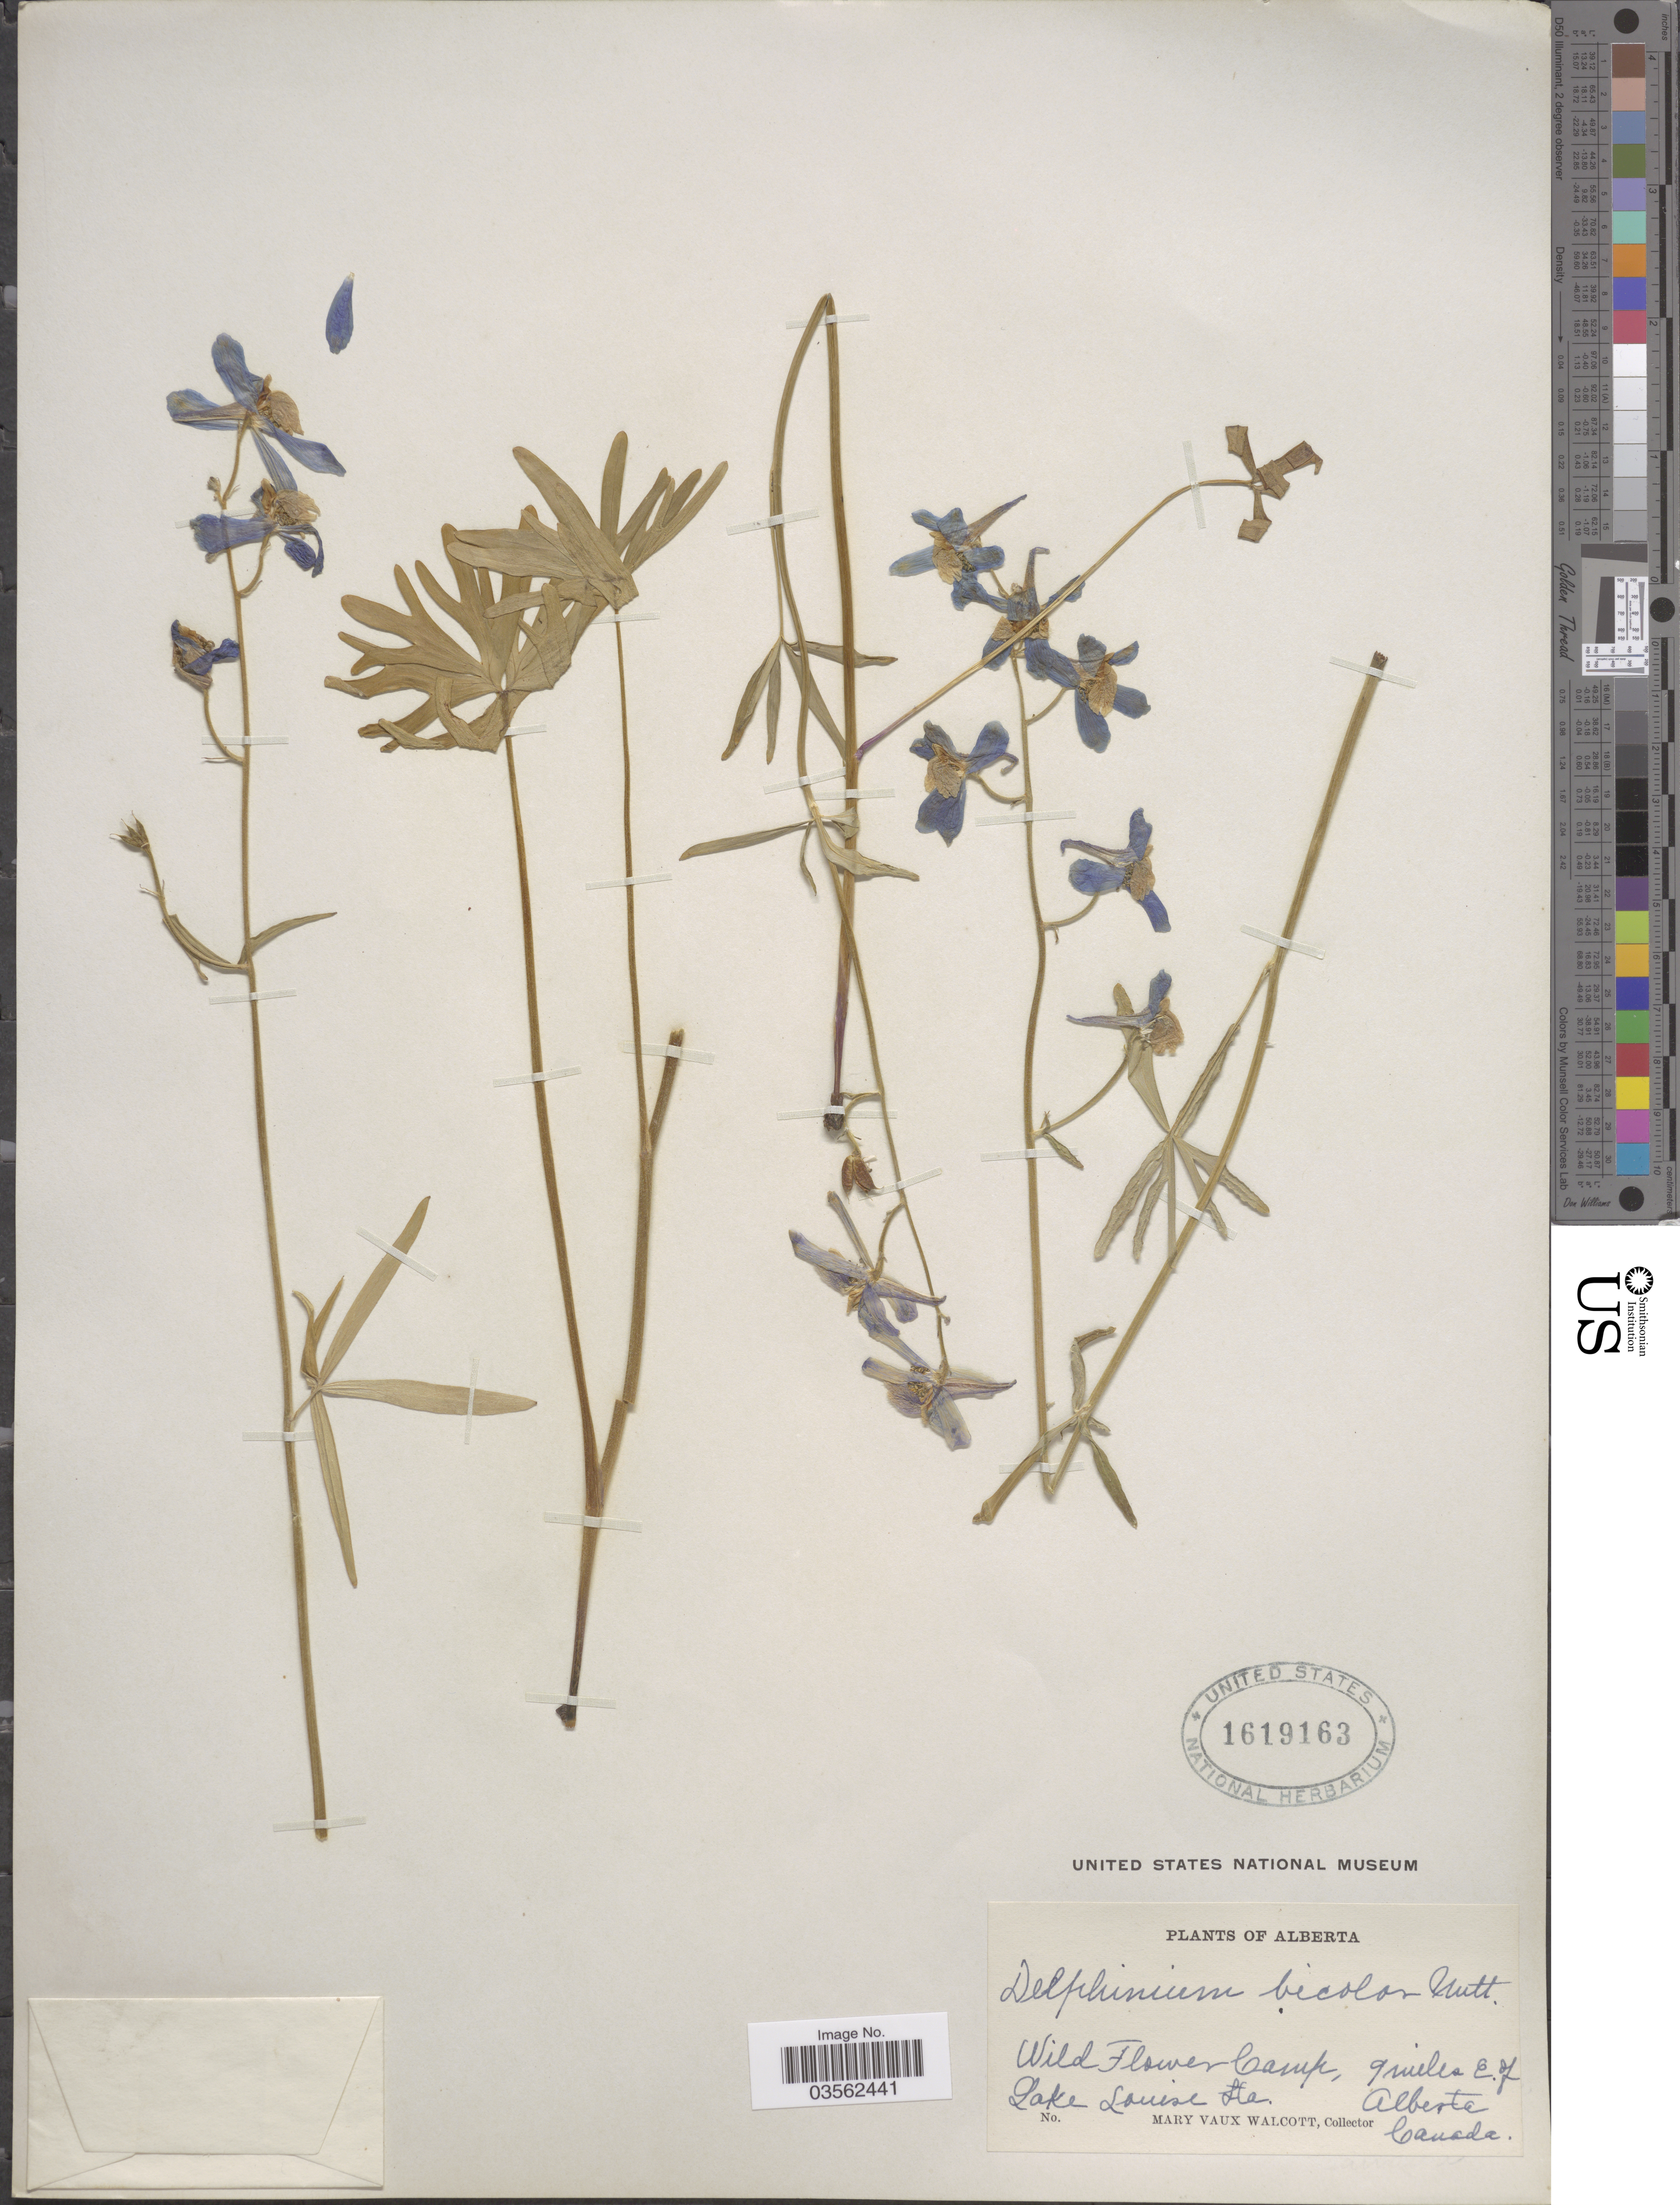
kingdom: Plantae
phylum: Tracheophyta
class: Magnoliopsida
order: Ranunculales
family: Ranunculaceae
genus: Delphinium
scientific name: Delphinium bicolor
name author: Nutt.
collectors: M. Walcott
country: Canada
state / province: Alberta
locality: Wild Flower Camp, 9 miles E. of Alberta. Lake Louise Sta.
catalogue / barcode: US 1619163